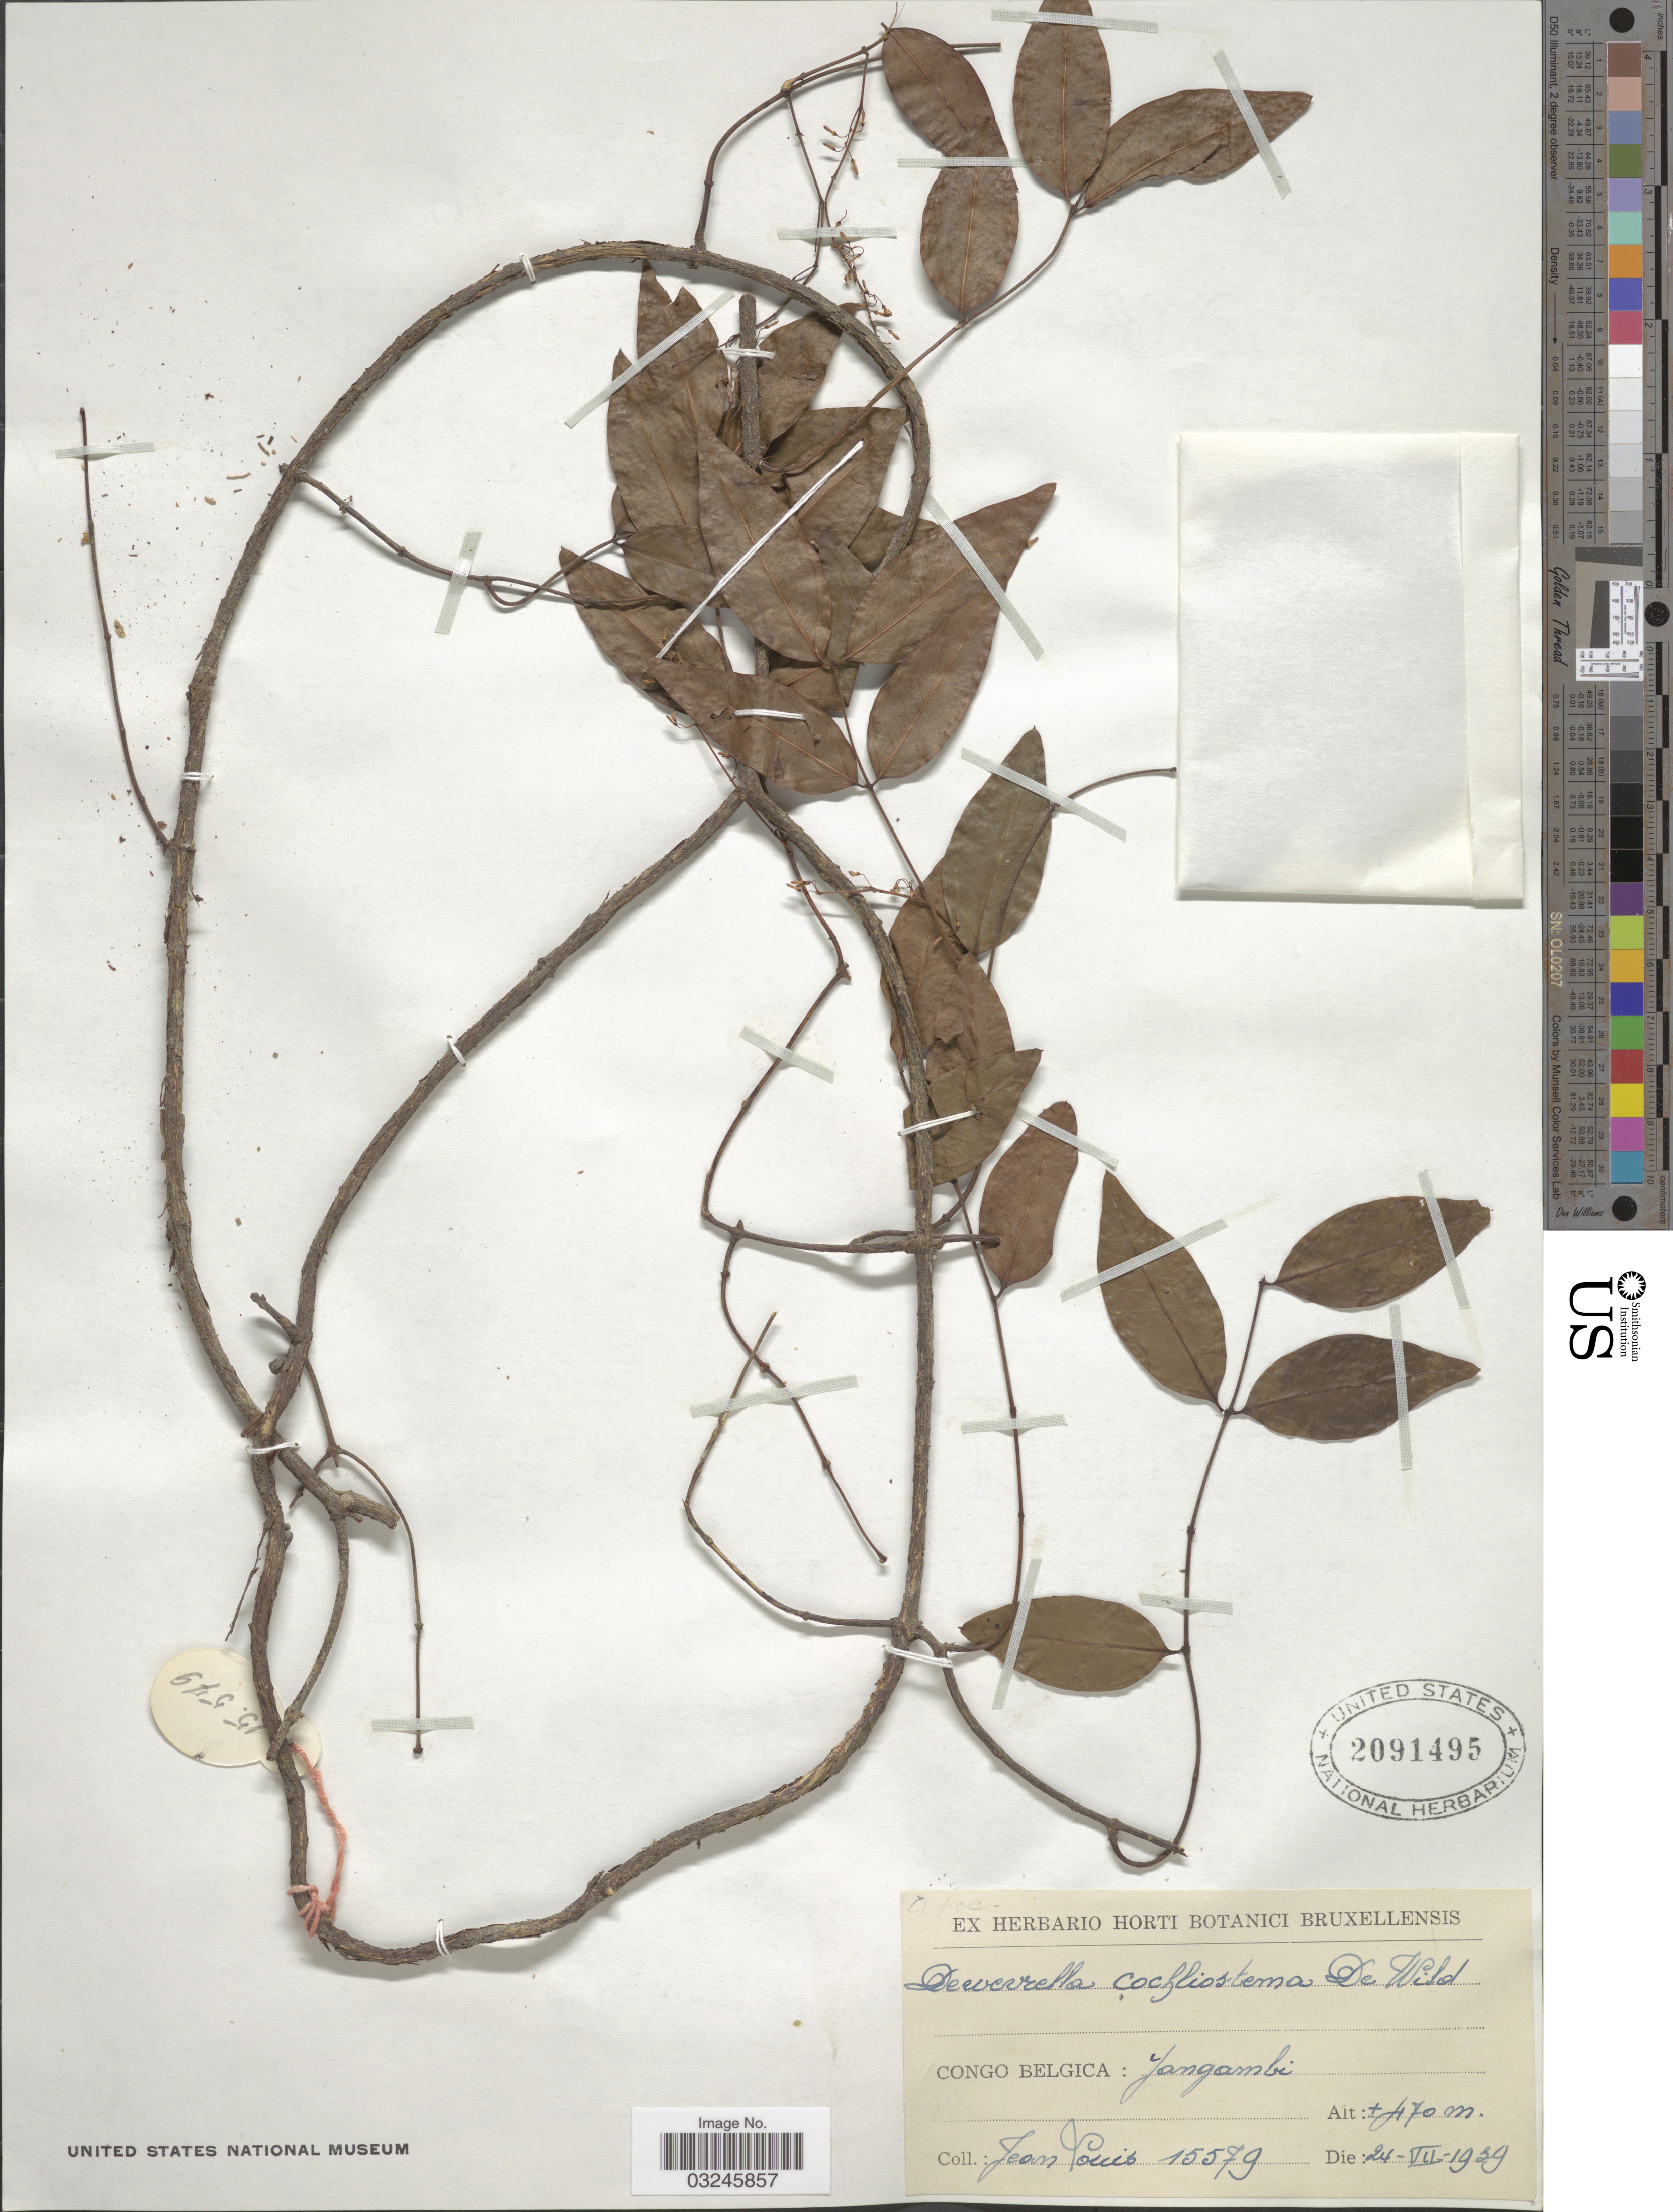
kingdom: Plantae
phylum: Tracheophyta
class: Magnoliopsida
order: Gentianales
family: Apocynaceae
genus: Dewevrella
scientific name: Dewevrella cochliostema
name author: De Wild.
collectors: J. Louis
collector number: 15579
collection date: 1939-07-24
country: Congo, Democratic Republic of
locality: Congo Belgica: Yangambi.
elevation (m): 470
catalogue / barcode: US 2091495